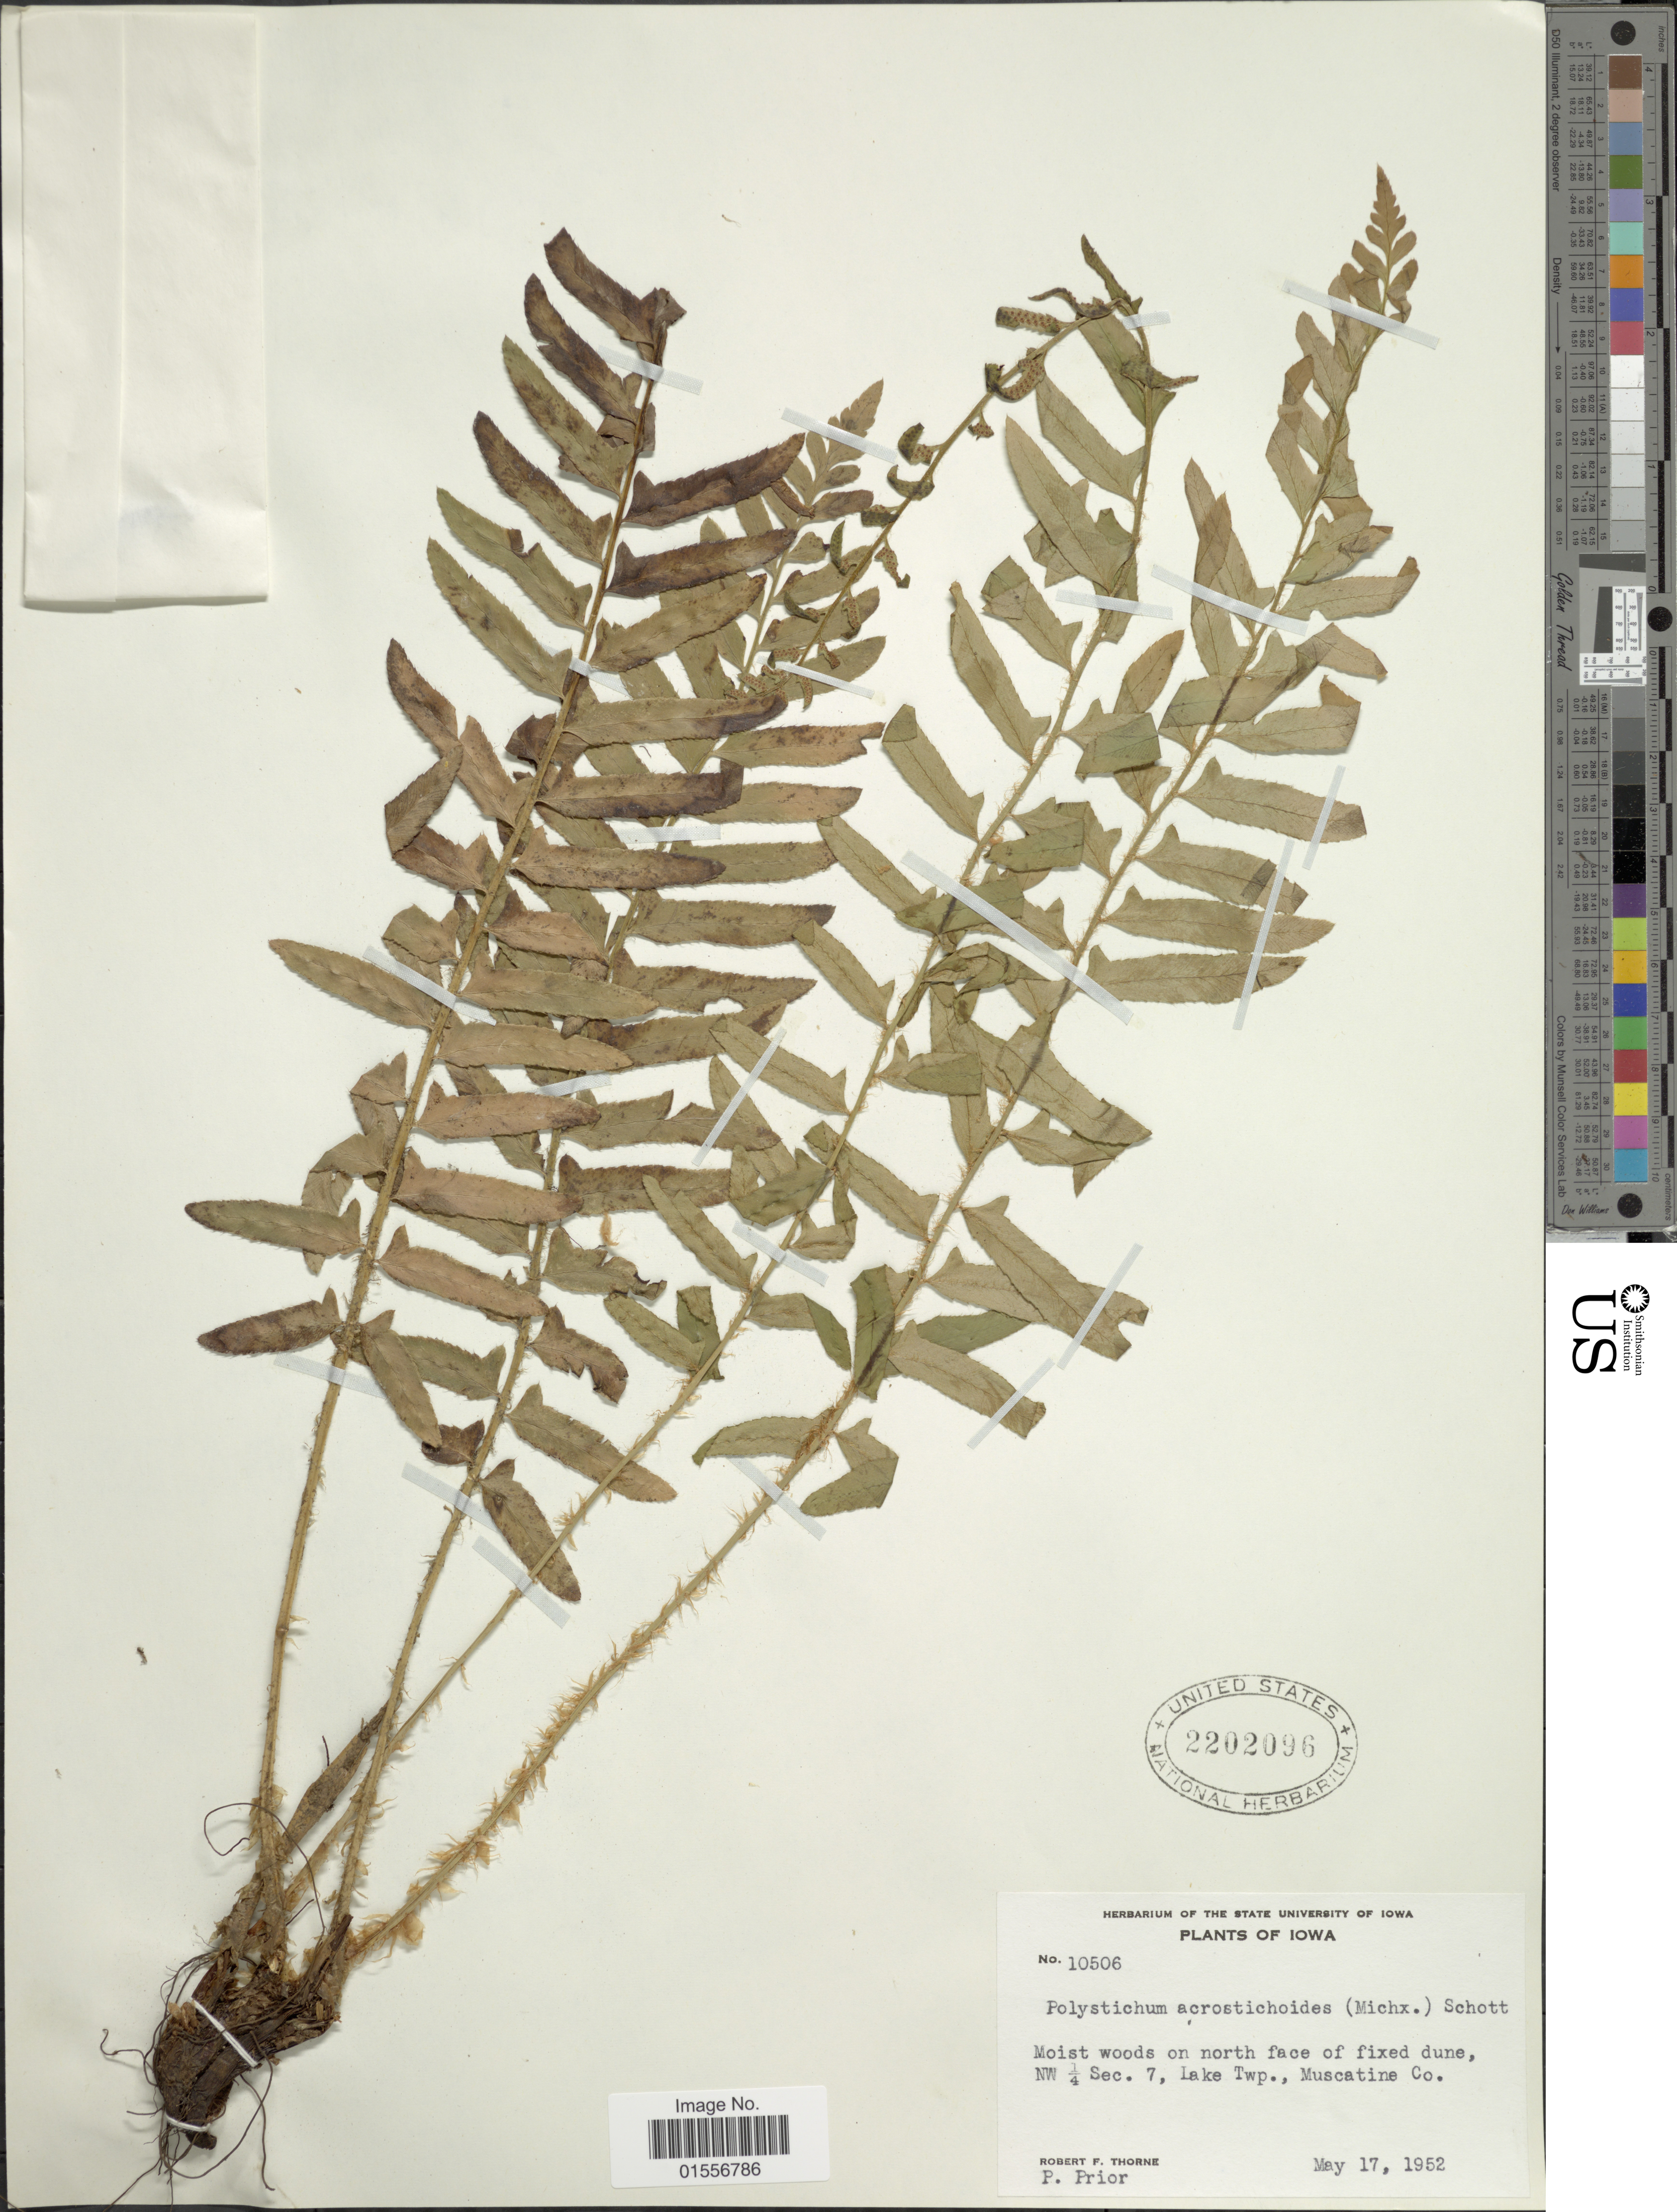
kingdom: Plantae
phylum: Tracheophyta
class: Polypodiopsida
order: Polypodiales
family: Dryopteridaceae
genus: Polystichum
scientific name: Polystichum acrostichoides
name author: (Michx.) Schott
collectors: R. F. Thorne & P. Prior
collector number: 10506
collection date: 1952-05-17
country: United States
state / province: Iowa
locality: Moist woods on north face of fixed dune, NW 1/4 Sec. 7, Lake Twp, Muscatine Co.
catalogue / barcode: US 2202096